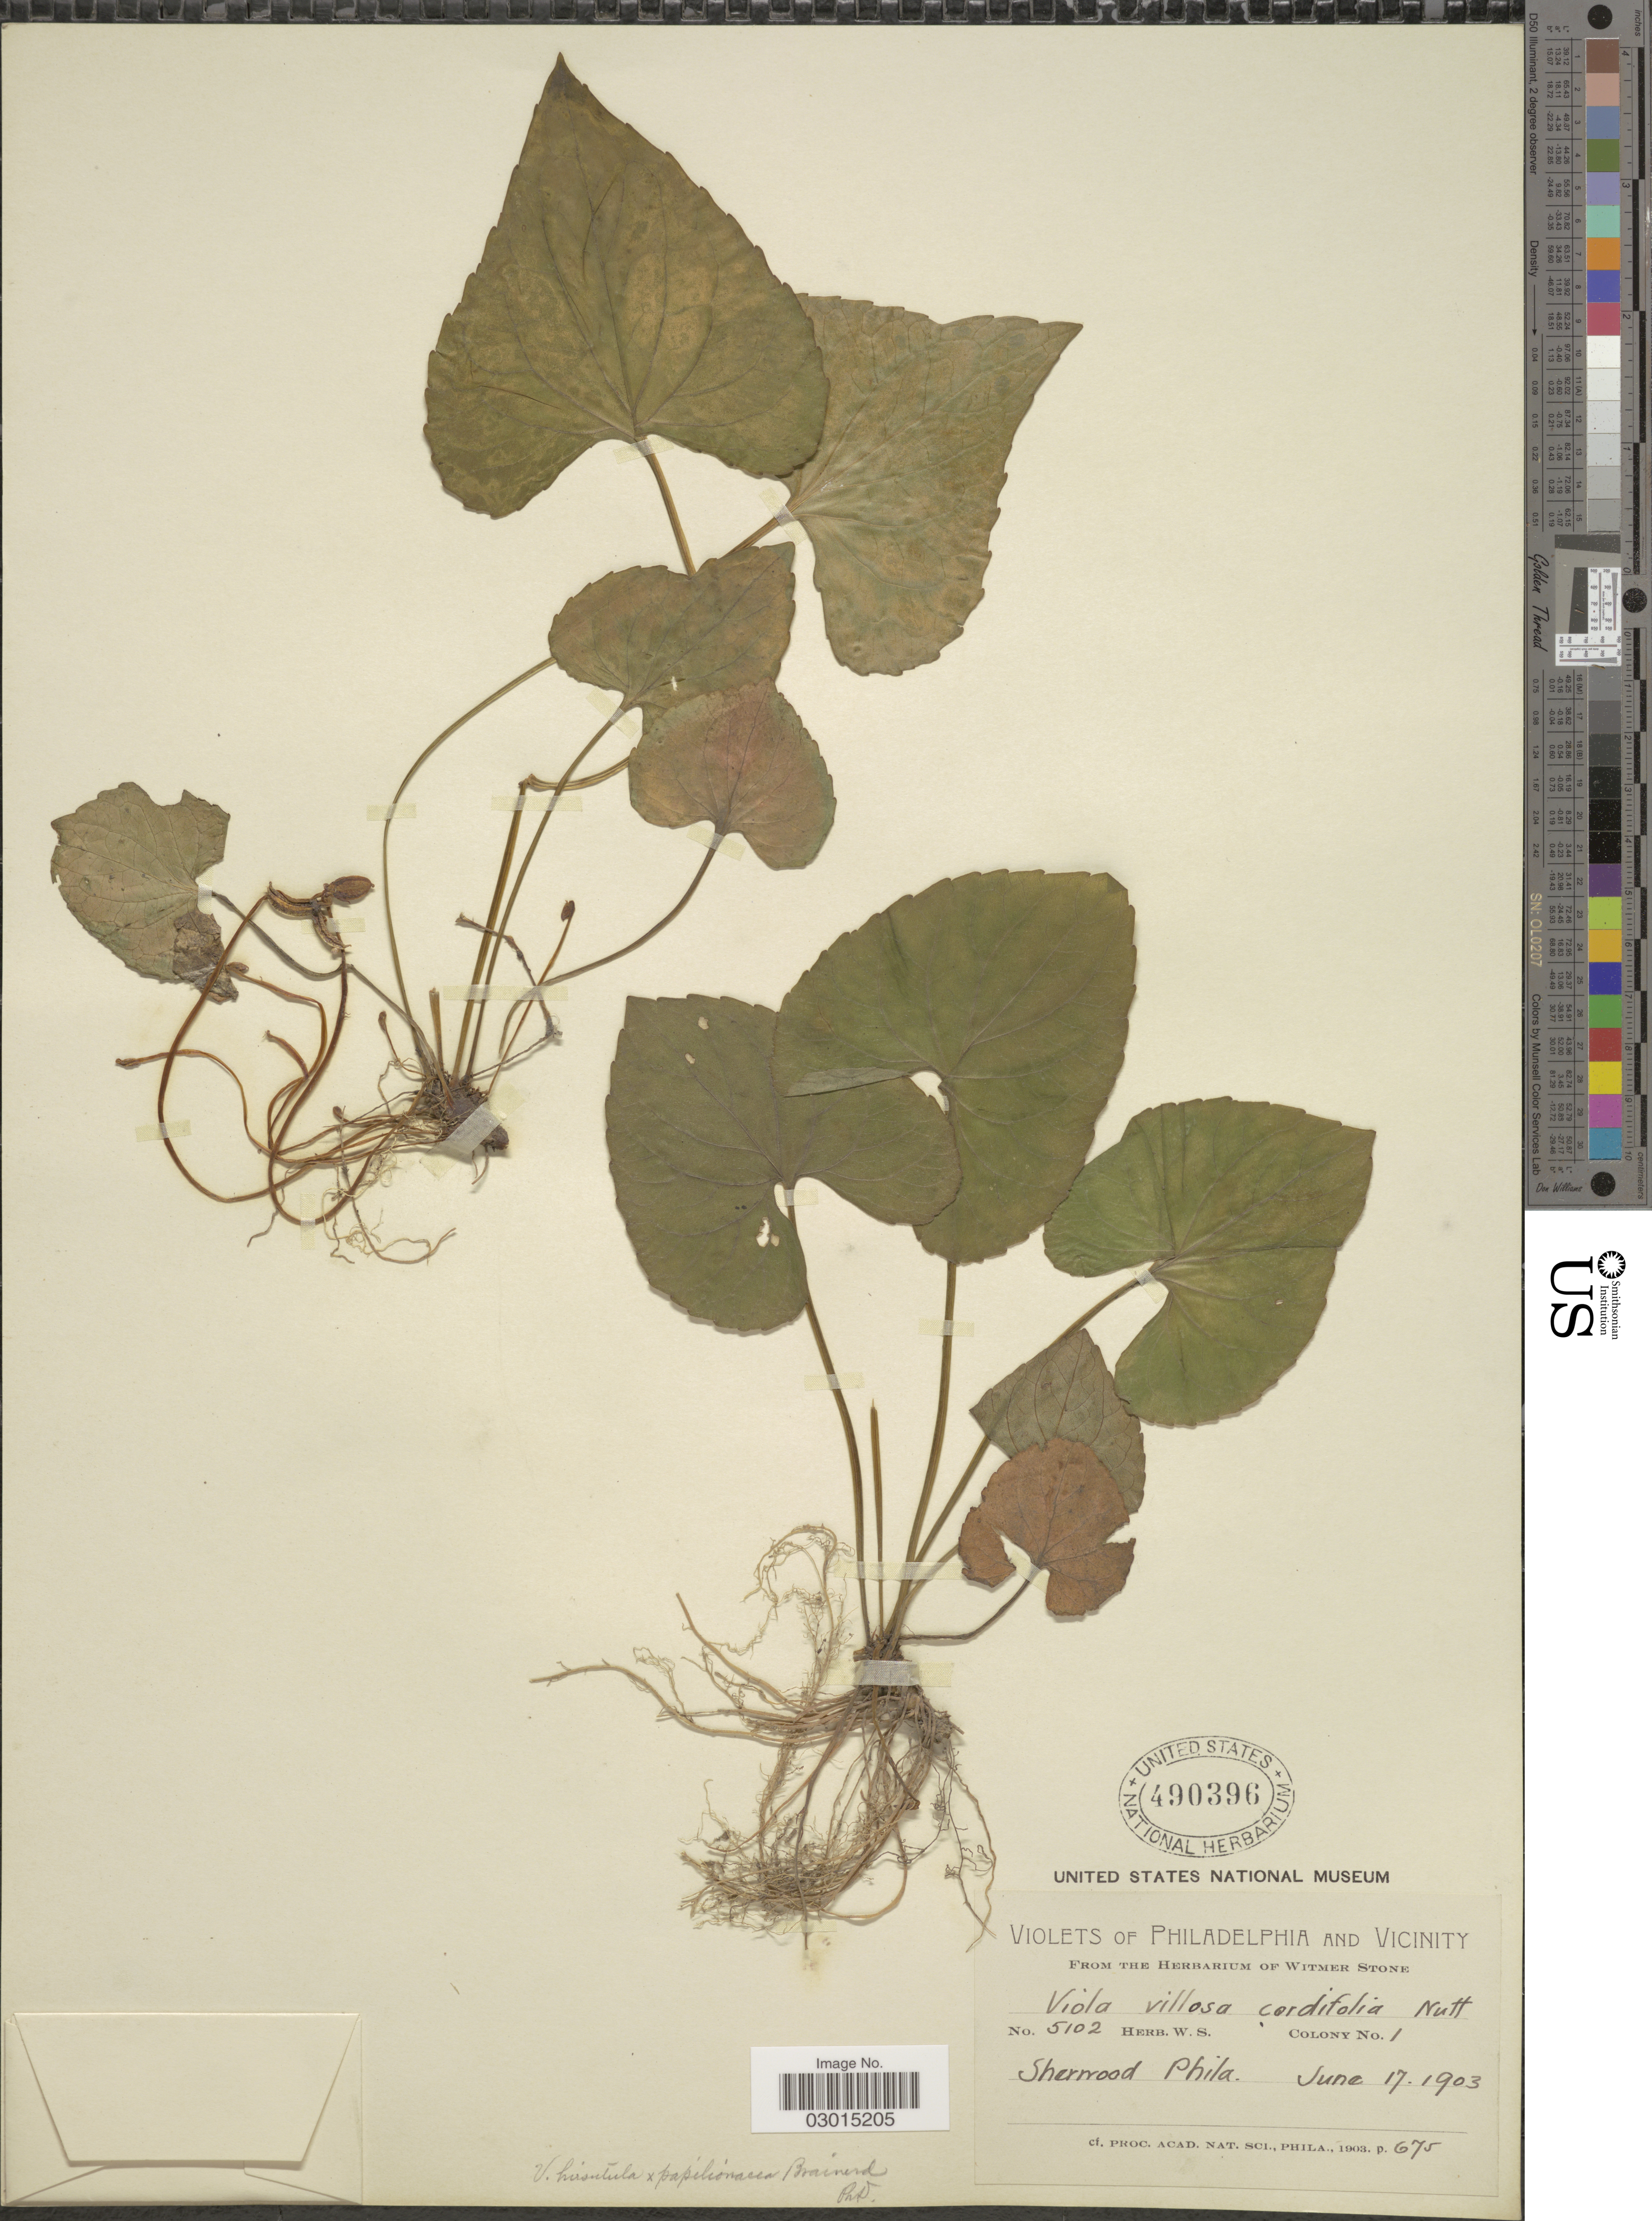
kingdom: Plantae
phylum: Tracheophyta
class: Magnoliopsida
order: Malpighiales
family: Violaceae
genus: Viola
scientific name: Viola hirsutula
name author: Brainerd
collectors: W. Stone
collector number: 5102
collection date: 1903-06-17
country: United States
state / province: Pennsylvania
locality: Philadelphia and Vicinity. Sherwood, Phila.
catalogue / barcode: US 490396